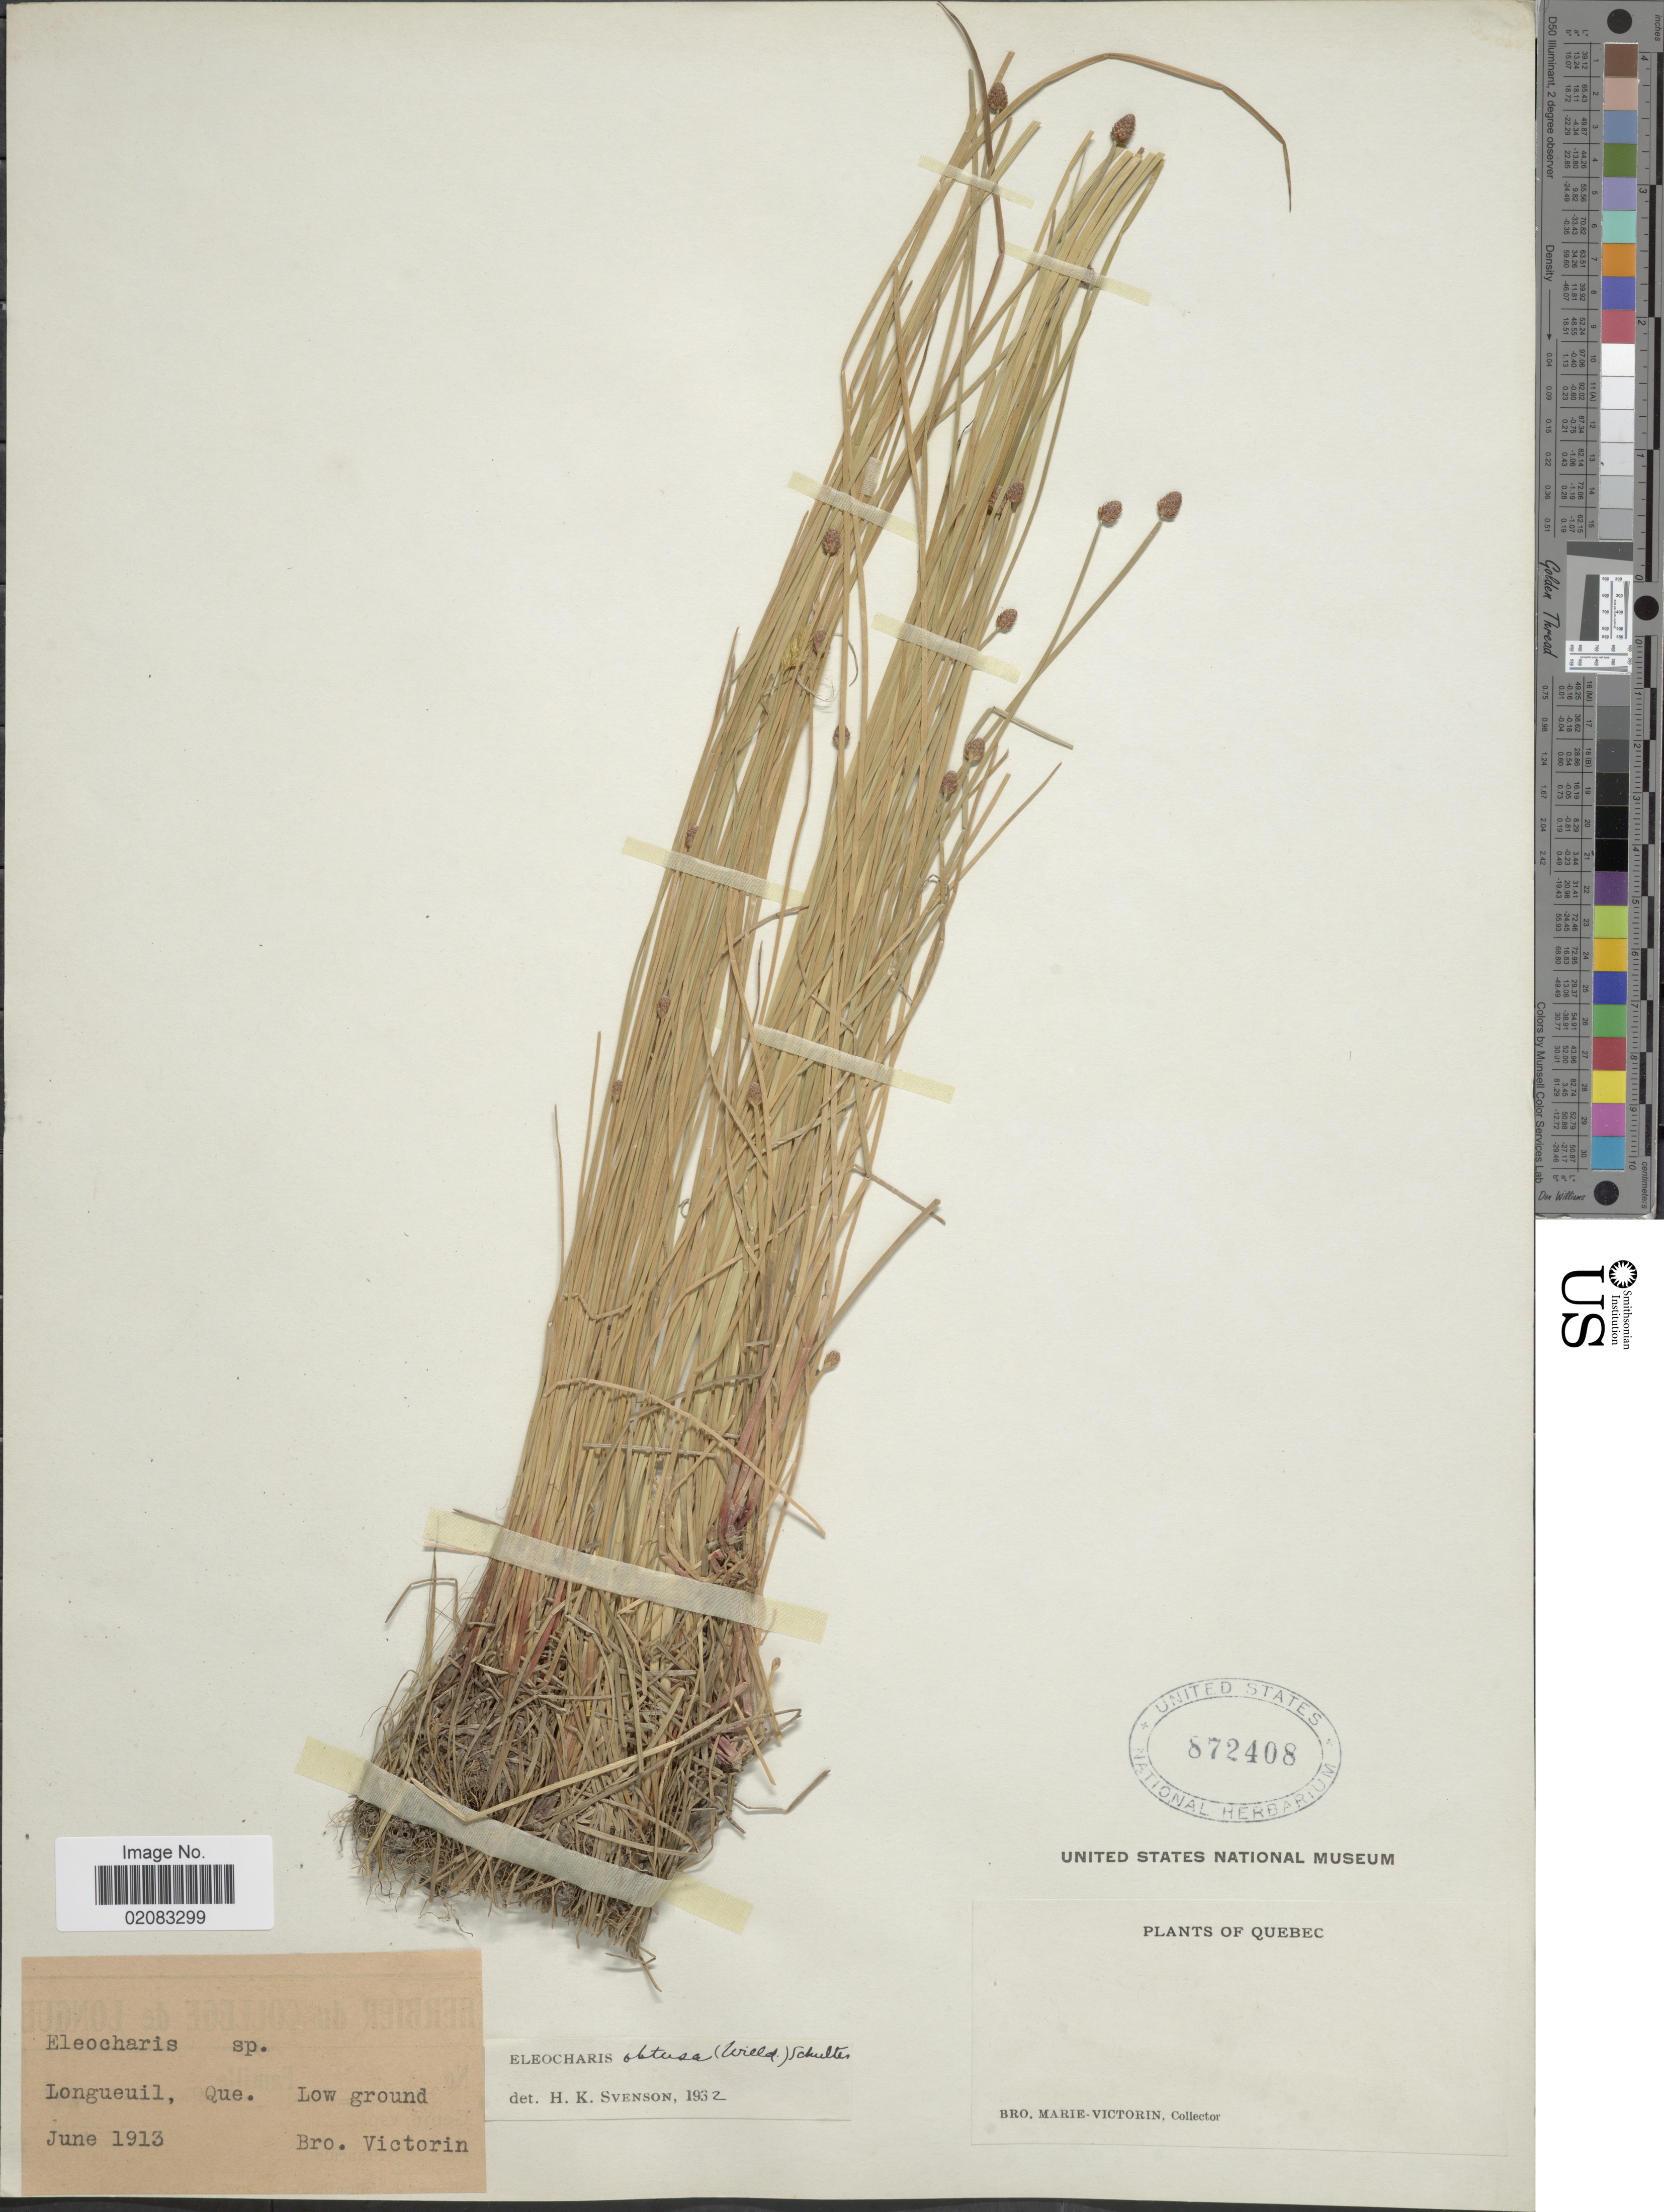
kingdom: Plantae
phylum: Tracheophyta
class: Liliopsida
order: Poales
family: Cyperaceae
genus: Eleocharis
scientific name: Eleocharis obtusa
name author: (Willd.) Schult.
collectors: Fr. Marie-Victorin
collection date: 1913-06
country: Canada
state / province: Quebec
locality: Longueuil, Low ground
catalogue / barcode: US 872408